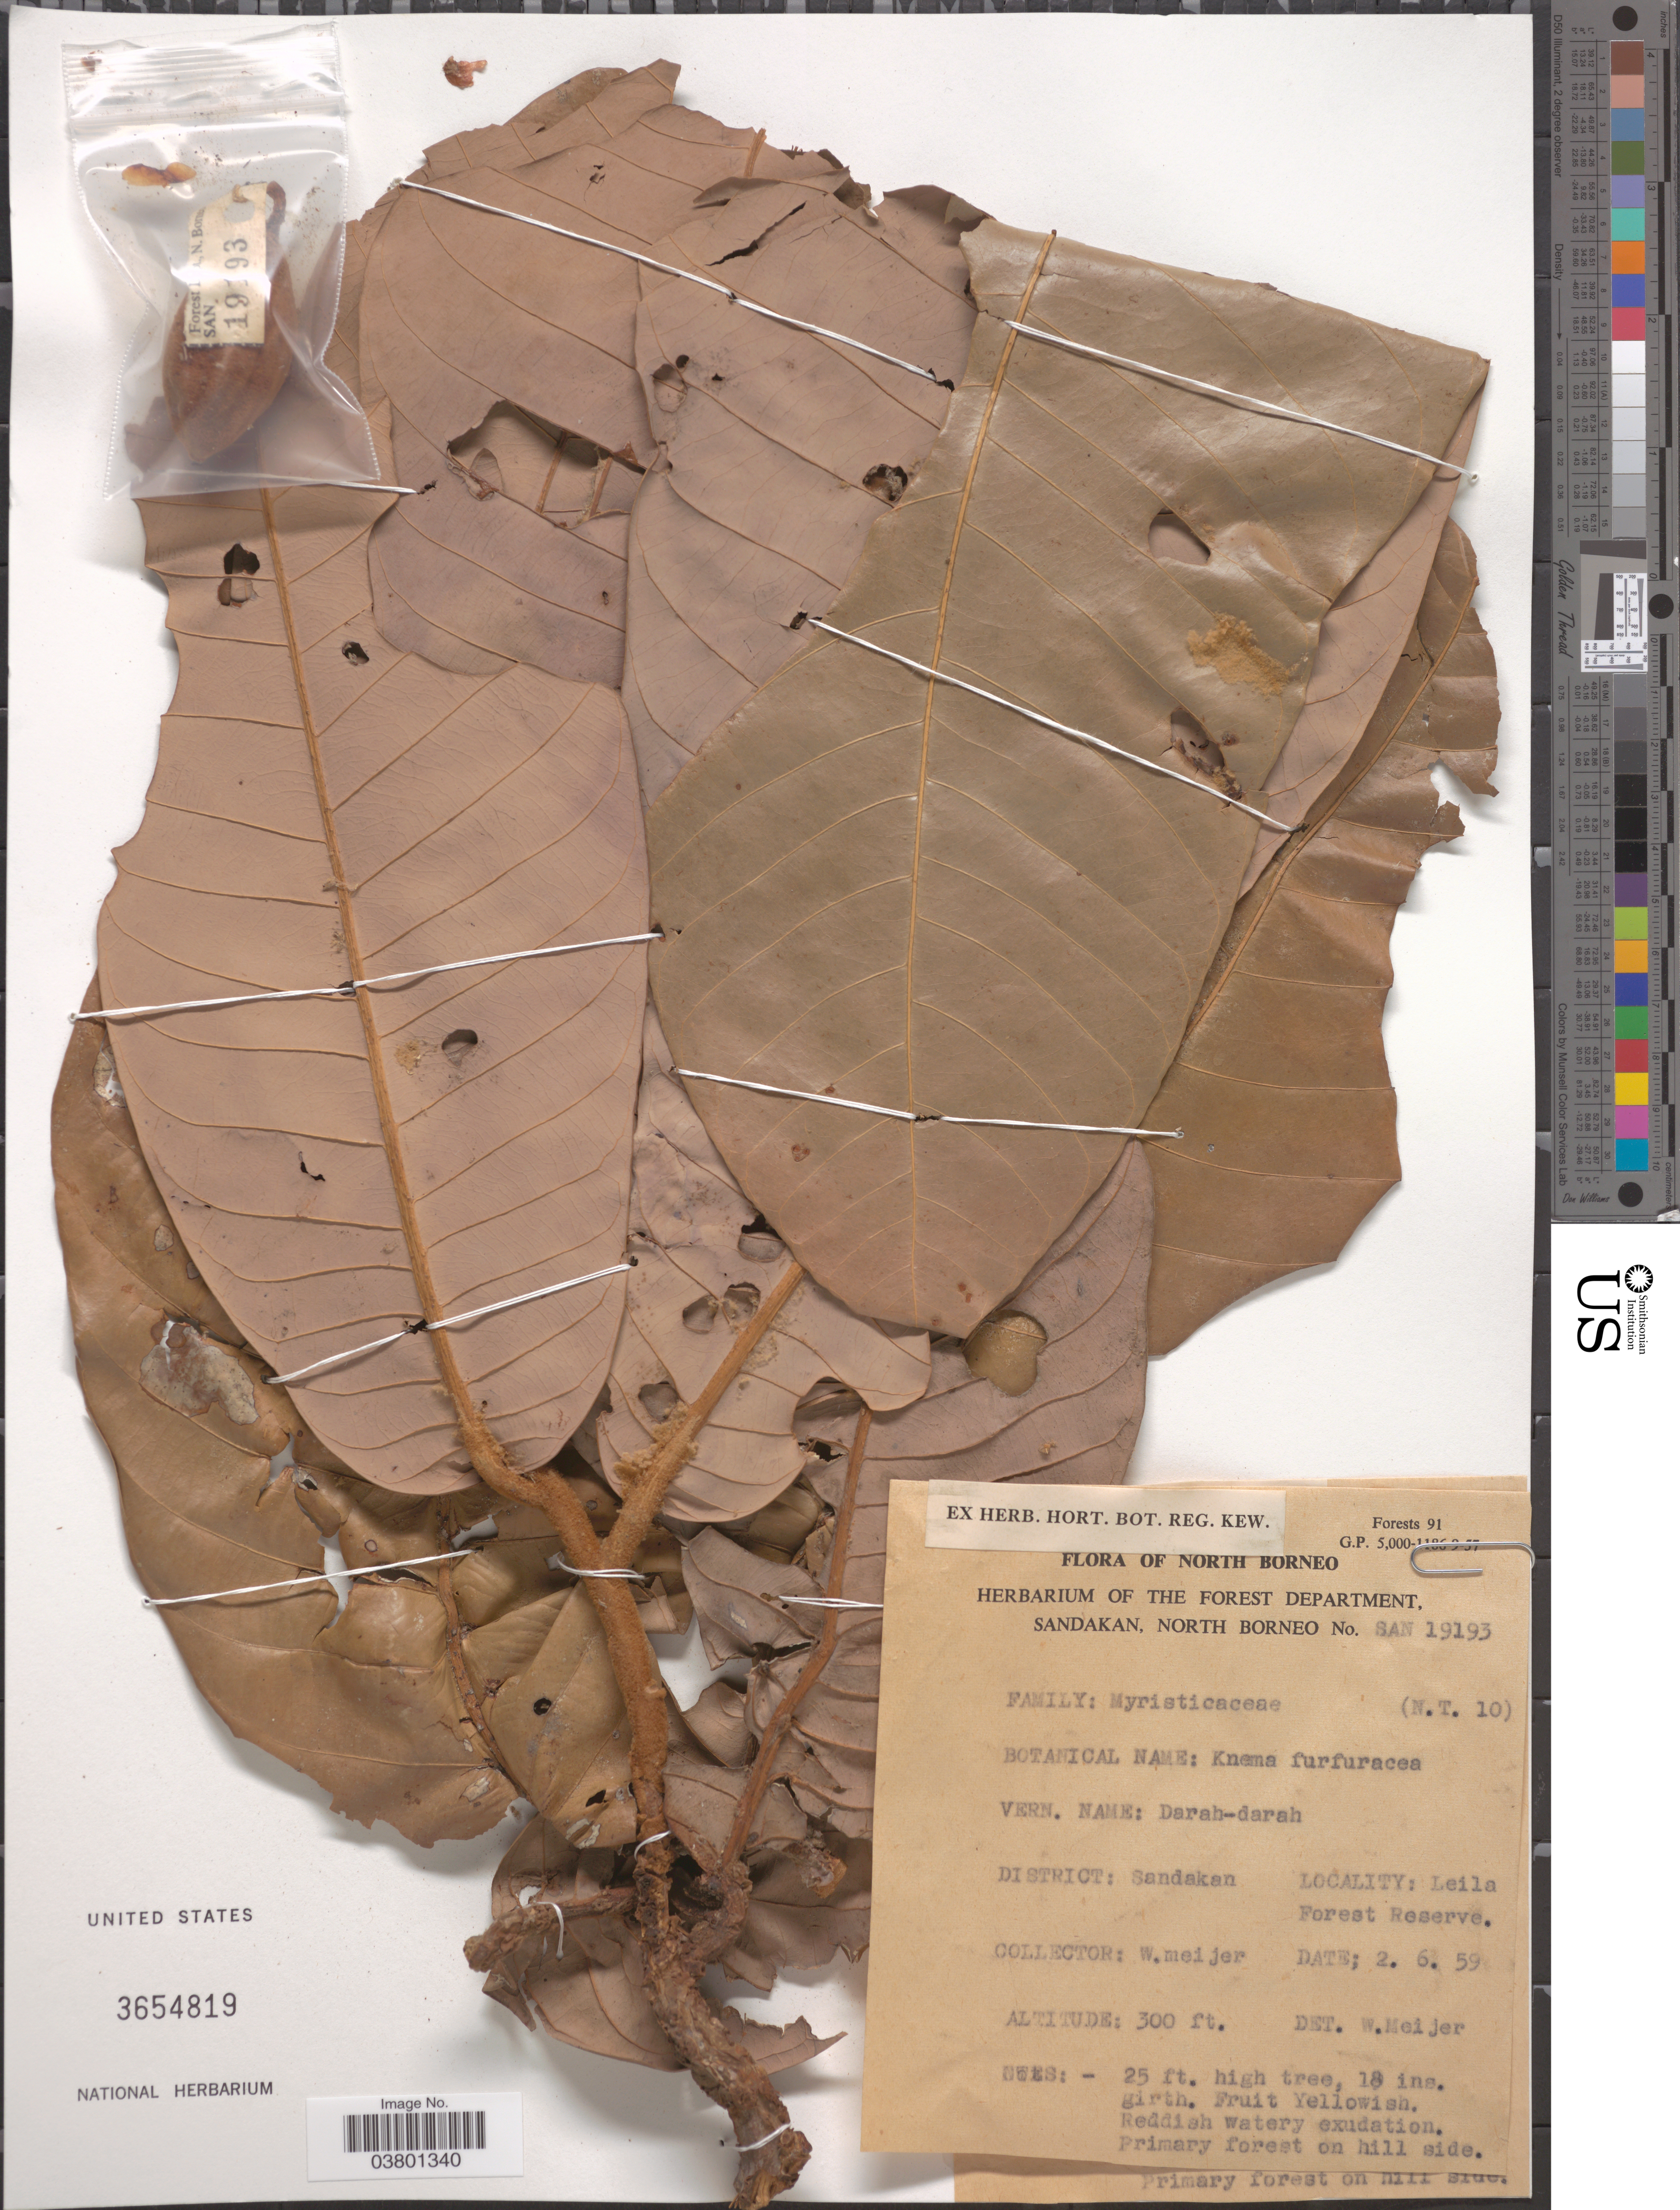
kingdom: Plantae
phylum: Tracheophyta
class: Magnoliopsida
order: Magnoliales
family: Myristicaceae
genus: Knema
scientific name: Knema furfuracea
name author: (Hook. f. & Thomson) Warb.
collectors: W. Meijer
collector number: San 19193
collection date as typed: Transcribed d/m/y: 2/6/59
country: Malaysia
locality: North Borneo. District: Sandakan. Leila Forest Reserve.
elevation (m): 91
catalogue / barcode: US 3654819